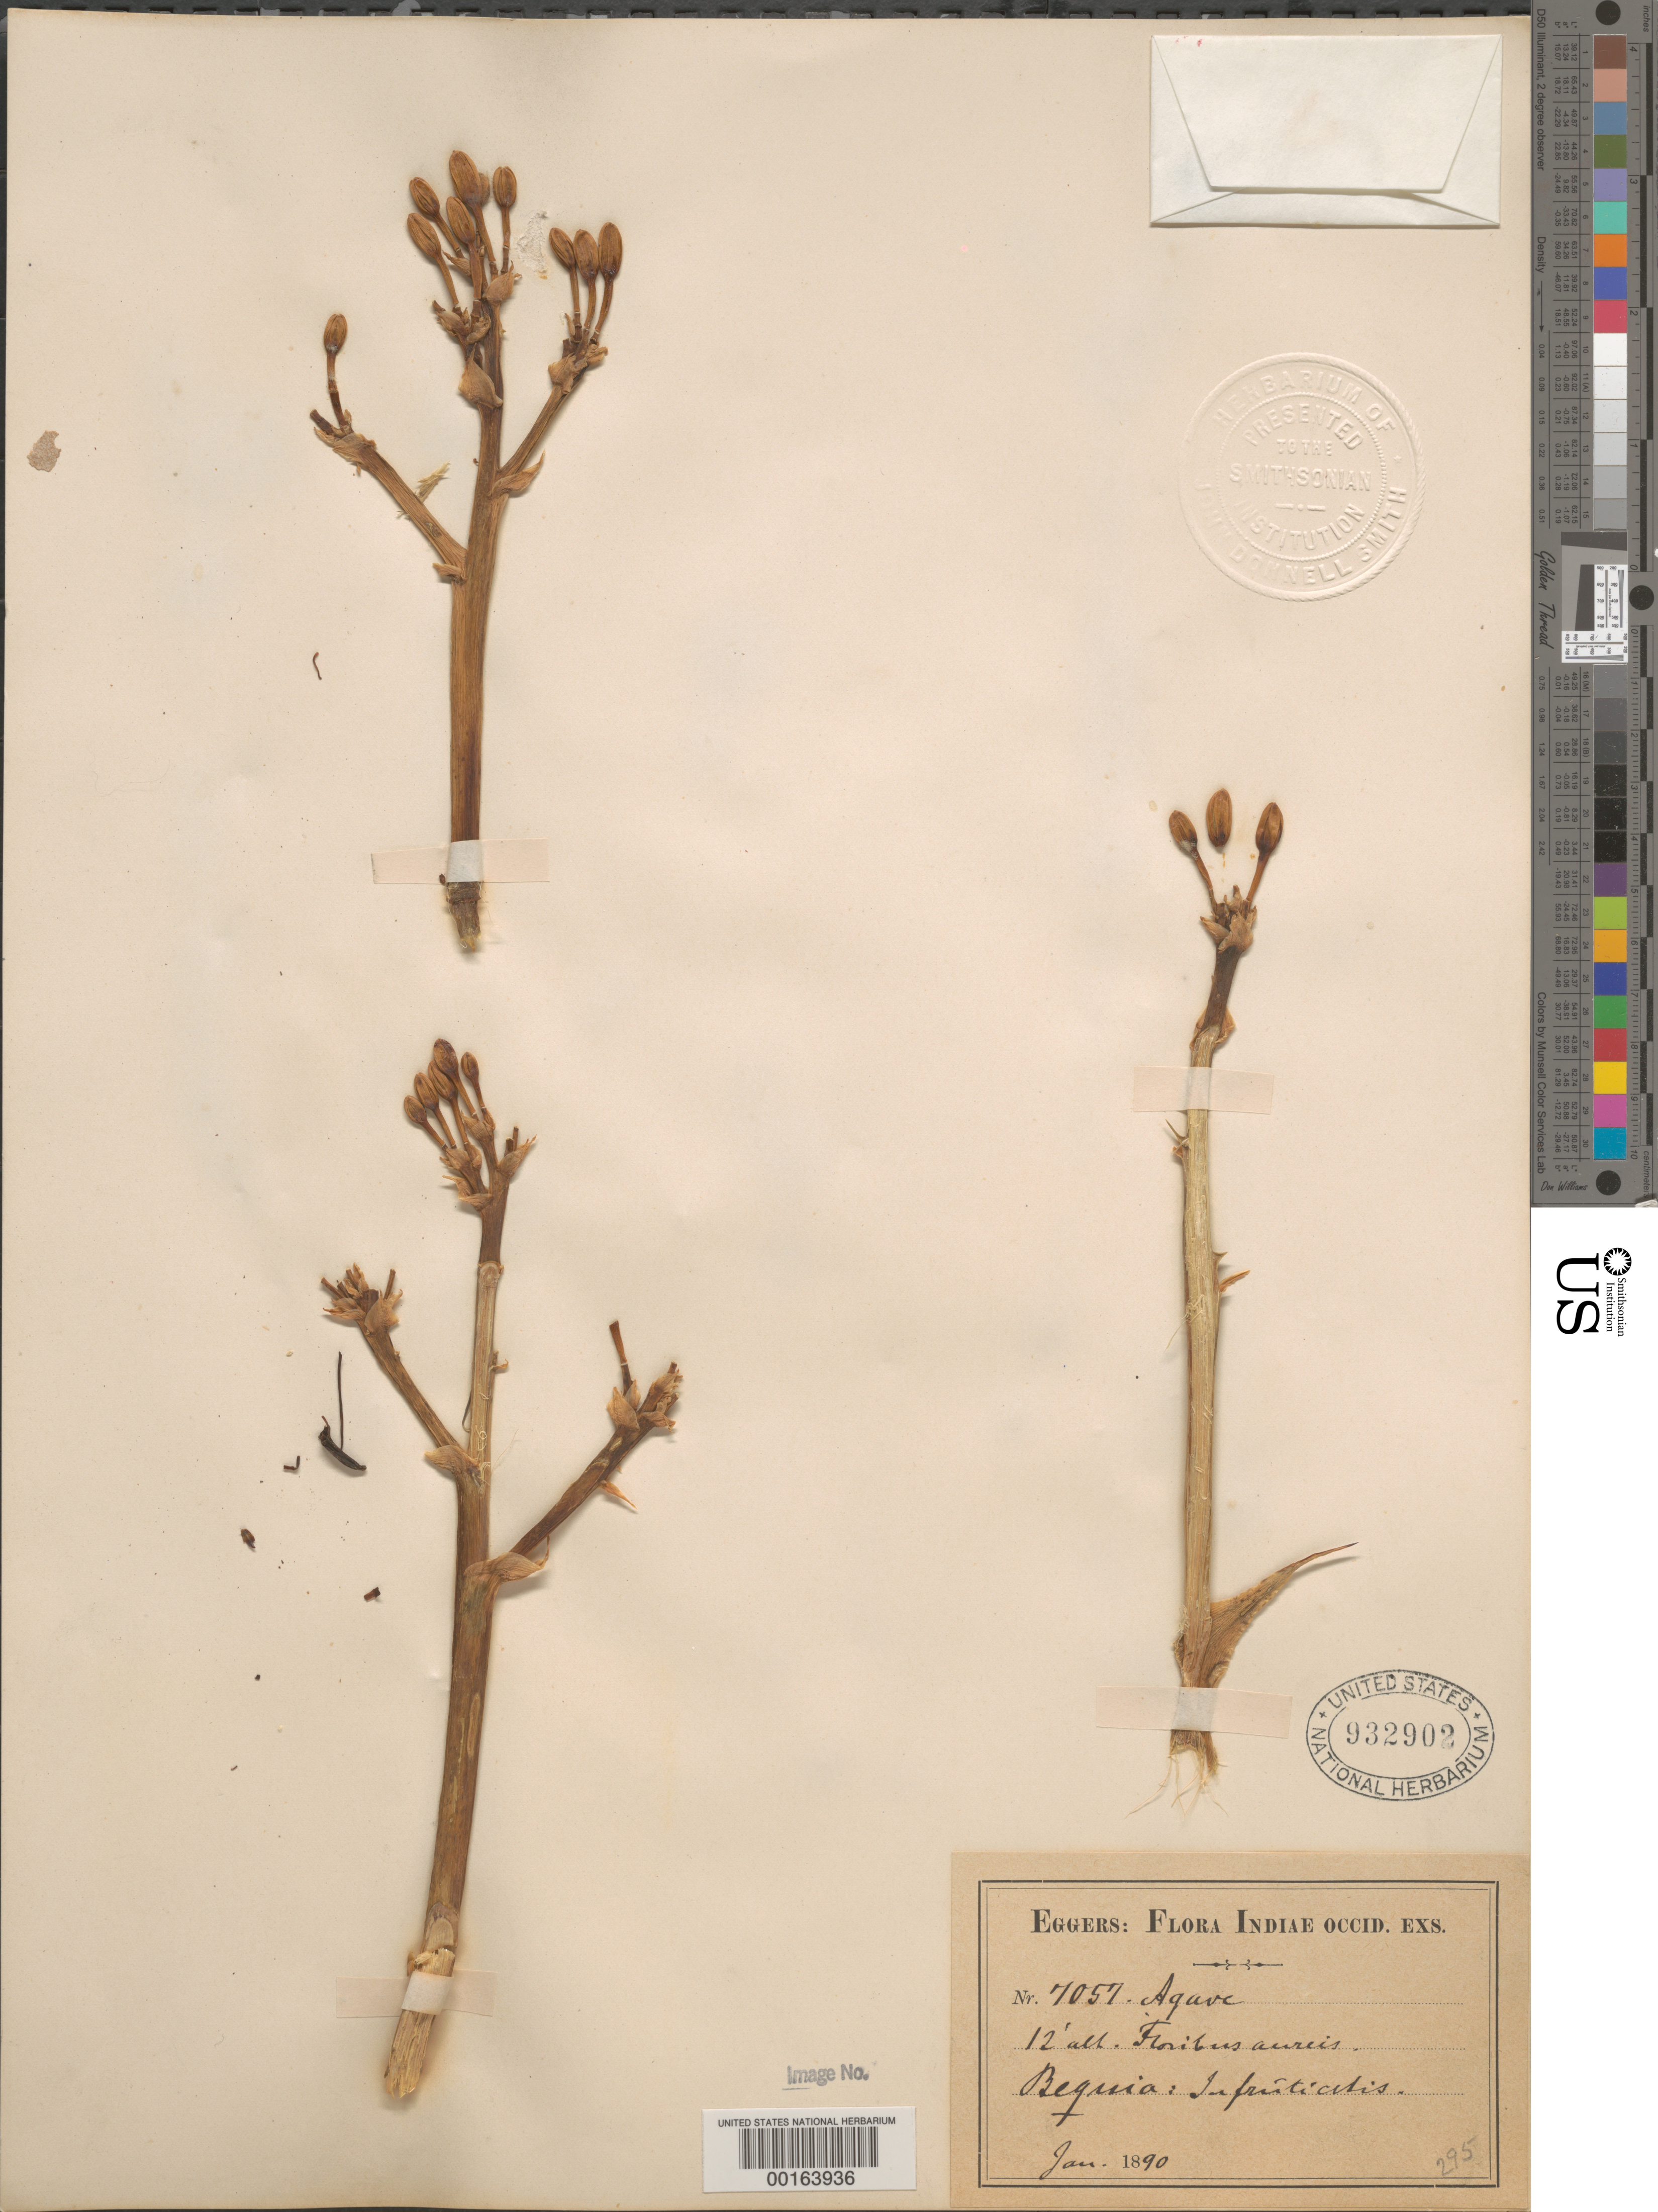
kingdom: Plantae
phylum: Tracheophyta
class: Liliopsida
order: Asparagales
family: Asparagaceae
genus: Agave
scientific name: Agave sp.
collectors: -. Eggers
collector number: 7057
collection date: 1890-01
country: St. Vincent - Grenadines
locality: Indiae Occid. Bequia: in fruticitis.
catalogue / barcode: US 932902